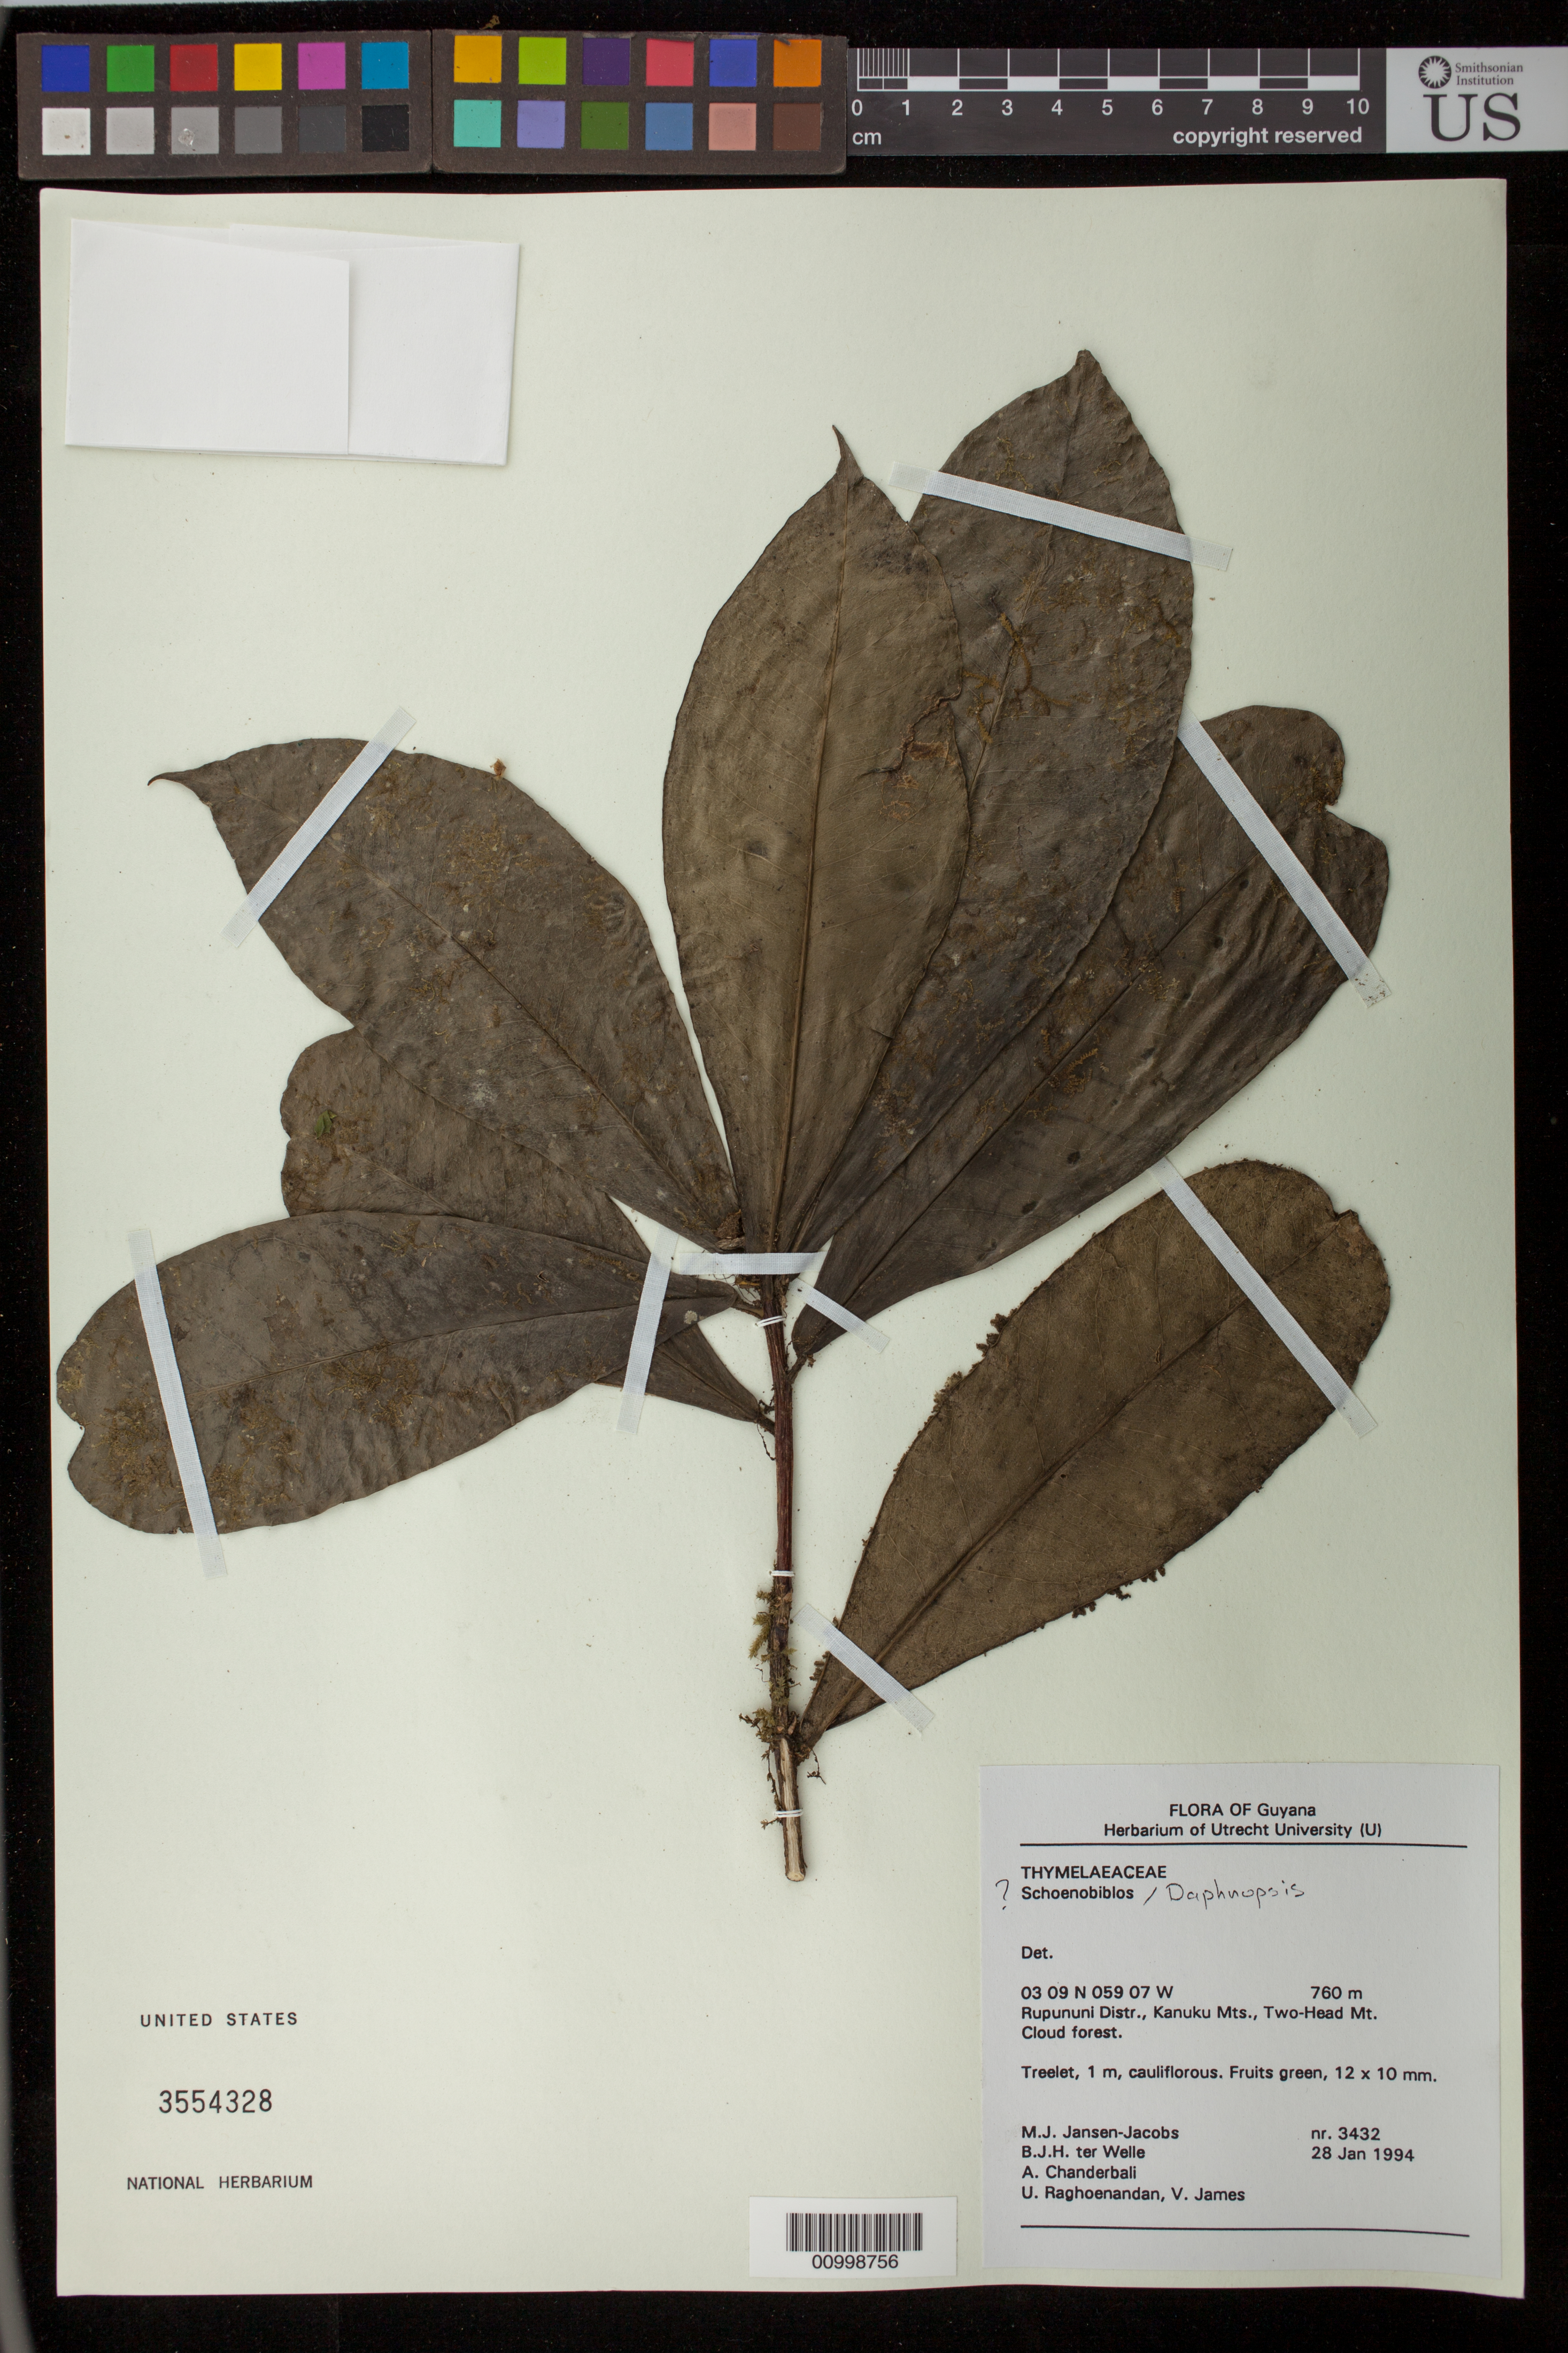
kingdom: Plantae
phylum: Tracheophyta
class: Magnoliopsida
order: Malvales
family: Thymelaeaceae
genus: Daphnopsis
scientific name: Daphnopsis granvillei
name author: Barringer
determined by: Rogers, Z. S.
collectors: M. J. Jansen-Jacobs, B. Welle, A. S. Chanderbali, U. Raghoenandan & V. James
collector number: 3432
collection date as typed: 28-Jan-94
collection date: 1994-01-28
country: Guyana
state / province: U. Takutu-U. Essequibo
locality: Two-Head Mt., Kanuku Mts.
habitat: Cloud forest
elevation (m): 760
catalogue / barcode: US 3554328